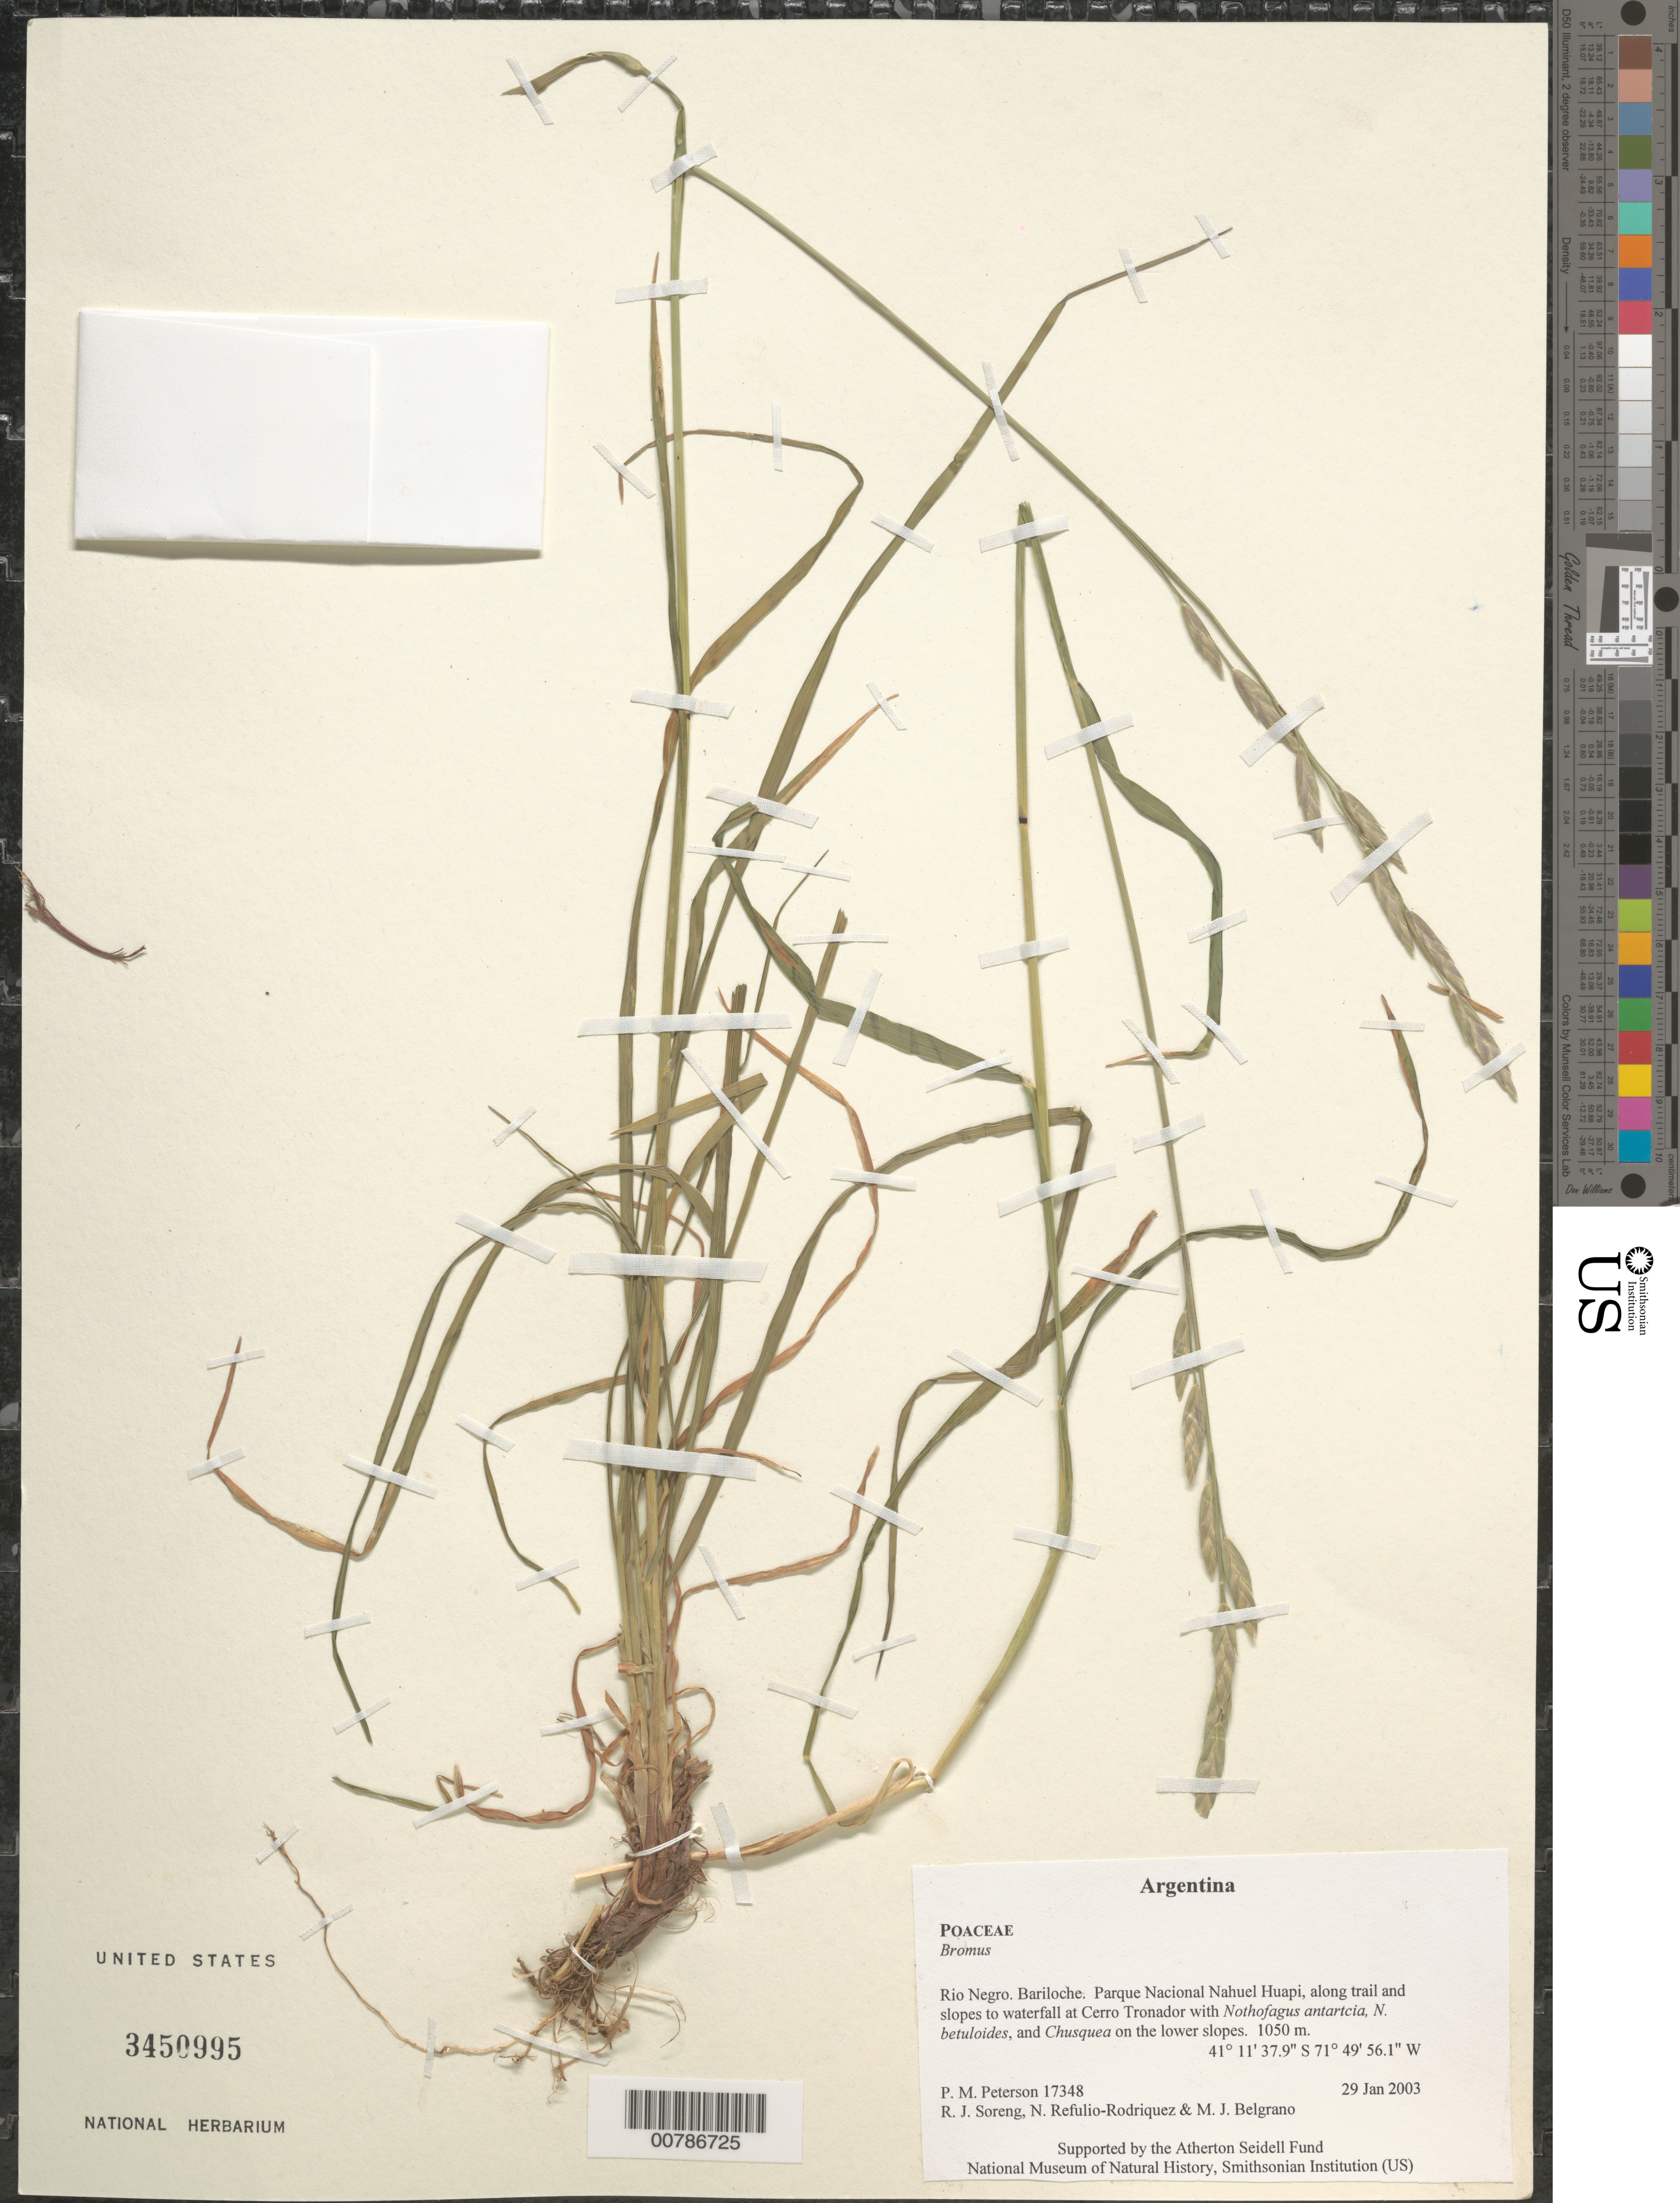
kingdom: Plantae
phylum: Tracheophyta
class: Liliopsida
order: Poales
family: Poaceae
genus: Bromus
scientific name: Bromus sp.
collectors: P. M. Peterson, R. J. Soreng, N. Refulio-Rodríguez & M. Belgrano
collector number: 17348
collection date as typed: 29 Jan 2003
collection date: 2003-01-29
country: Argentina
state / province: Rio Negro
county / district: Bariloche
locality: Parque Nacional Nahuel Huapi, along trail and slopes to waterfall at Cerro Tronador with Nothofagus antartcia, N. betuloides, and Chusquea on the lower slopes.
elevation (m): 1050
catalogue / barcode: US 3450995